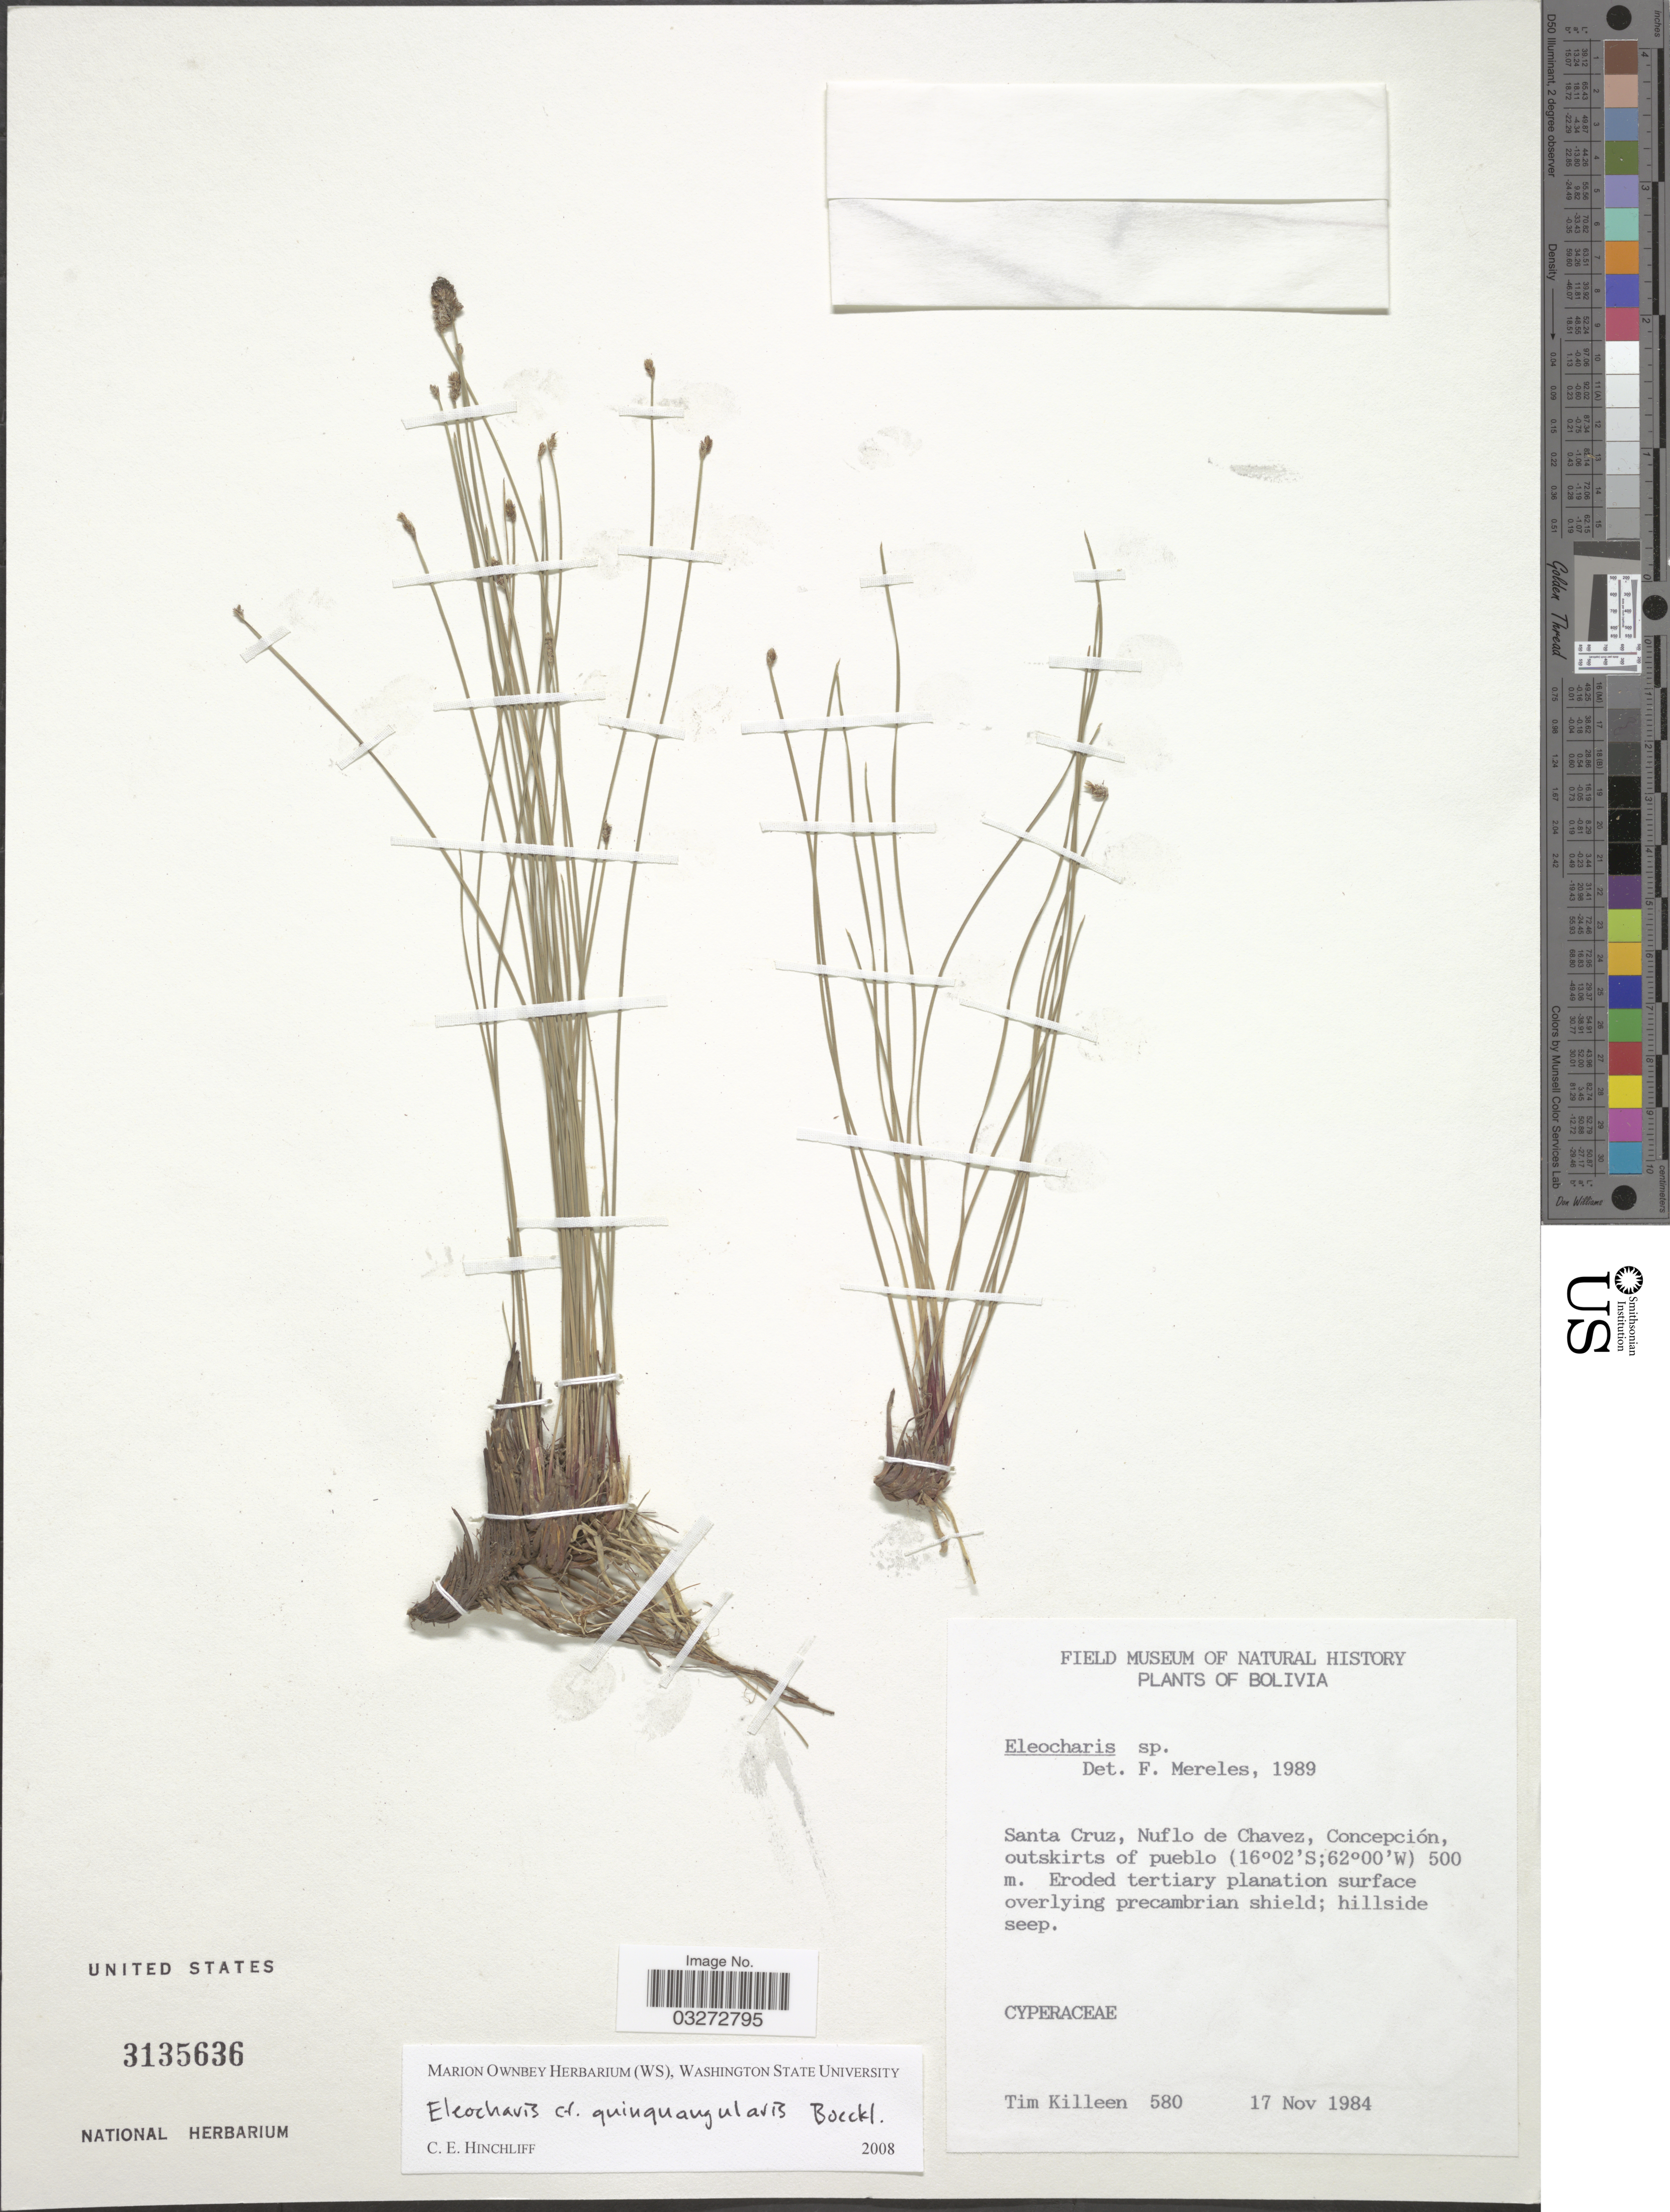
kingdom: Plantae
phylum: Tracheophyta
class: Liliopsida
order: Poales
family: Cyperaceae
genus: Eleocharis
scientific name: Eleocharis quinquangularis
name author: Boeckeler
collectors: T. J. Killeen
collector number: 580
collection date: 1984-11-17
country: Bolivia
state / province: Santa Cruz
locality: Nuflo de Chavez, Concepción, outskirts of pueblo.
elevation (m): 500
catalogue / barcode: US 3135636